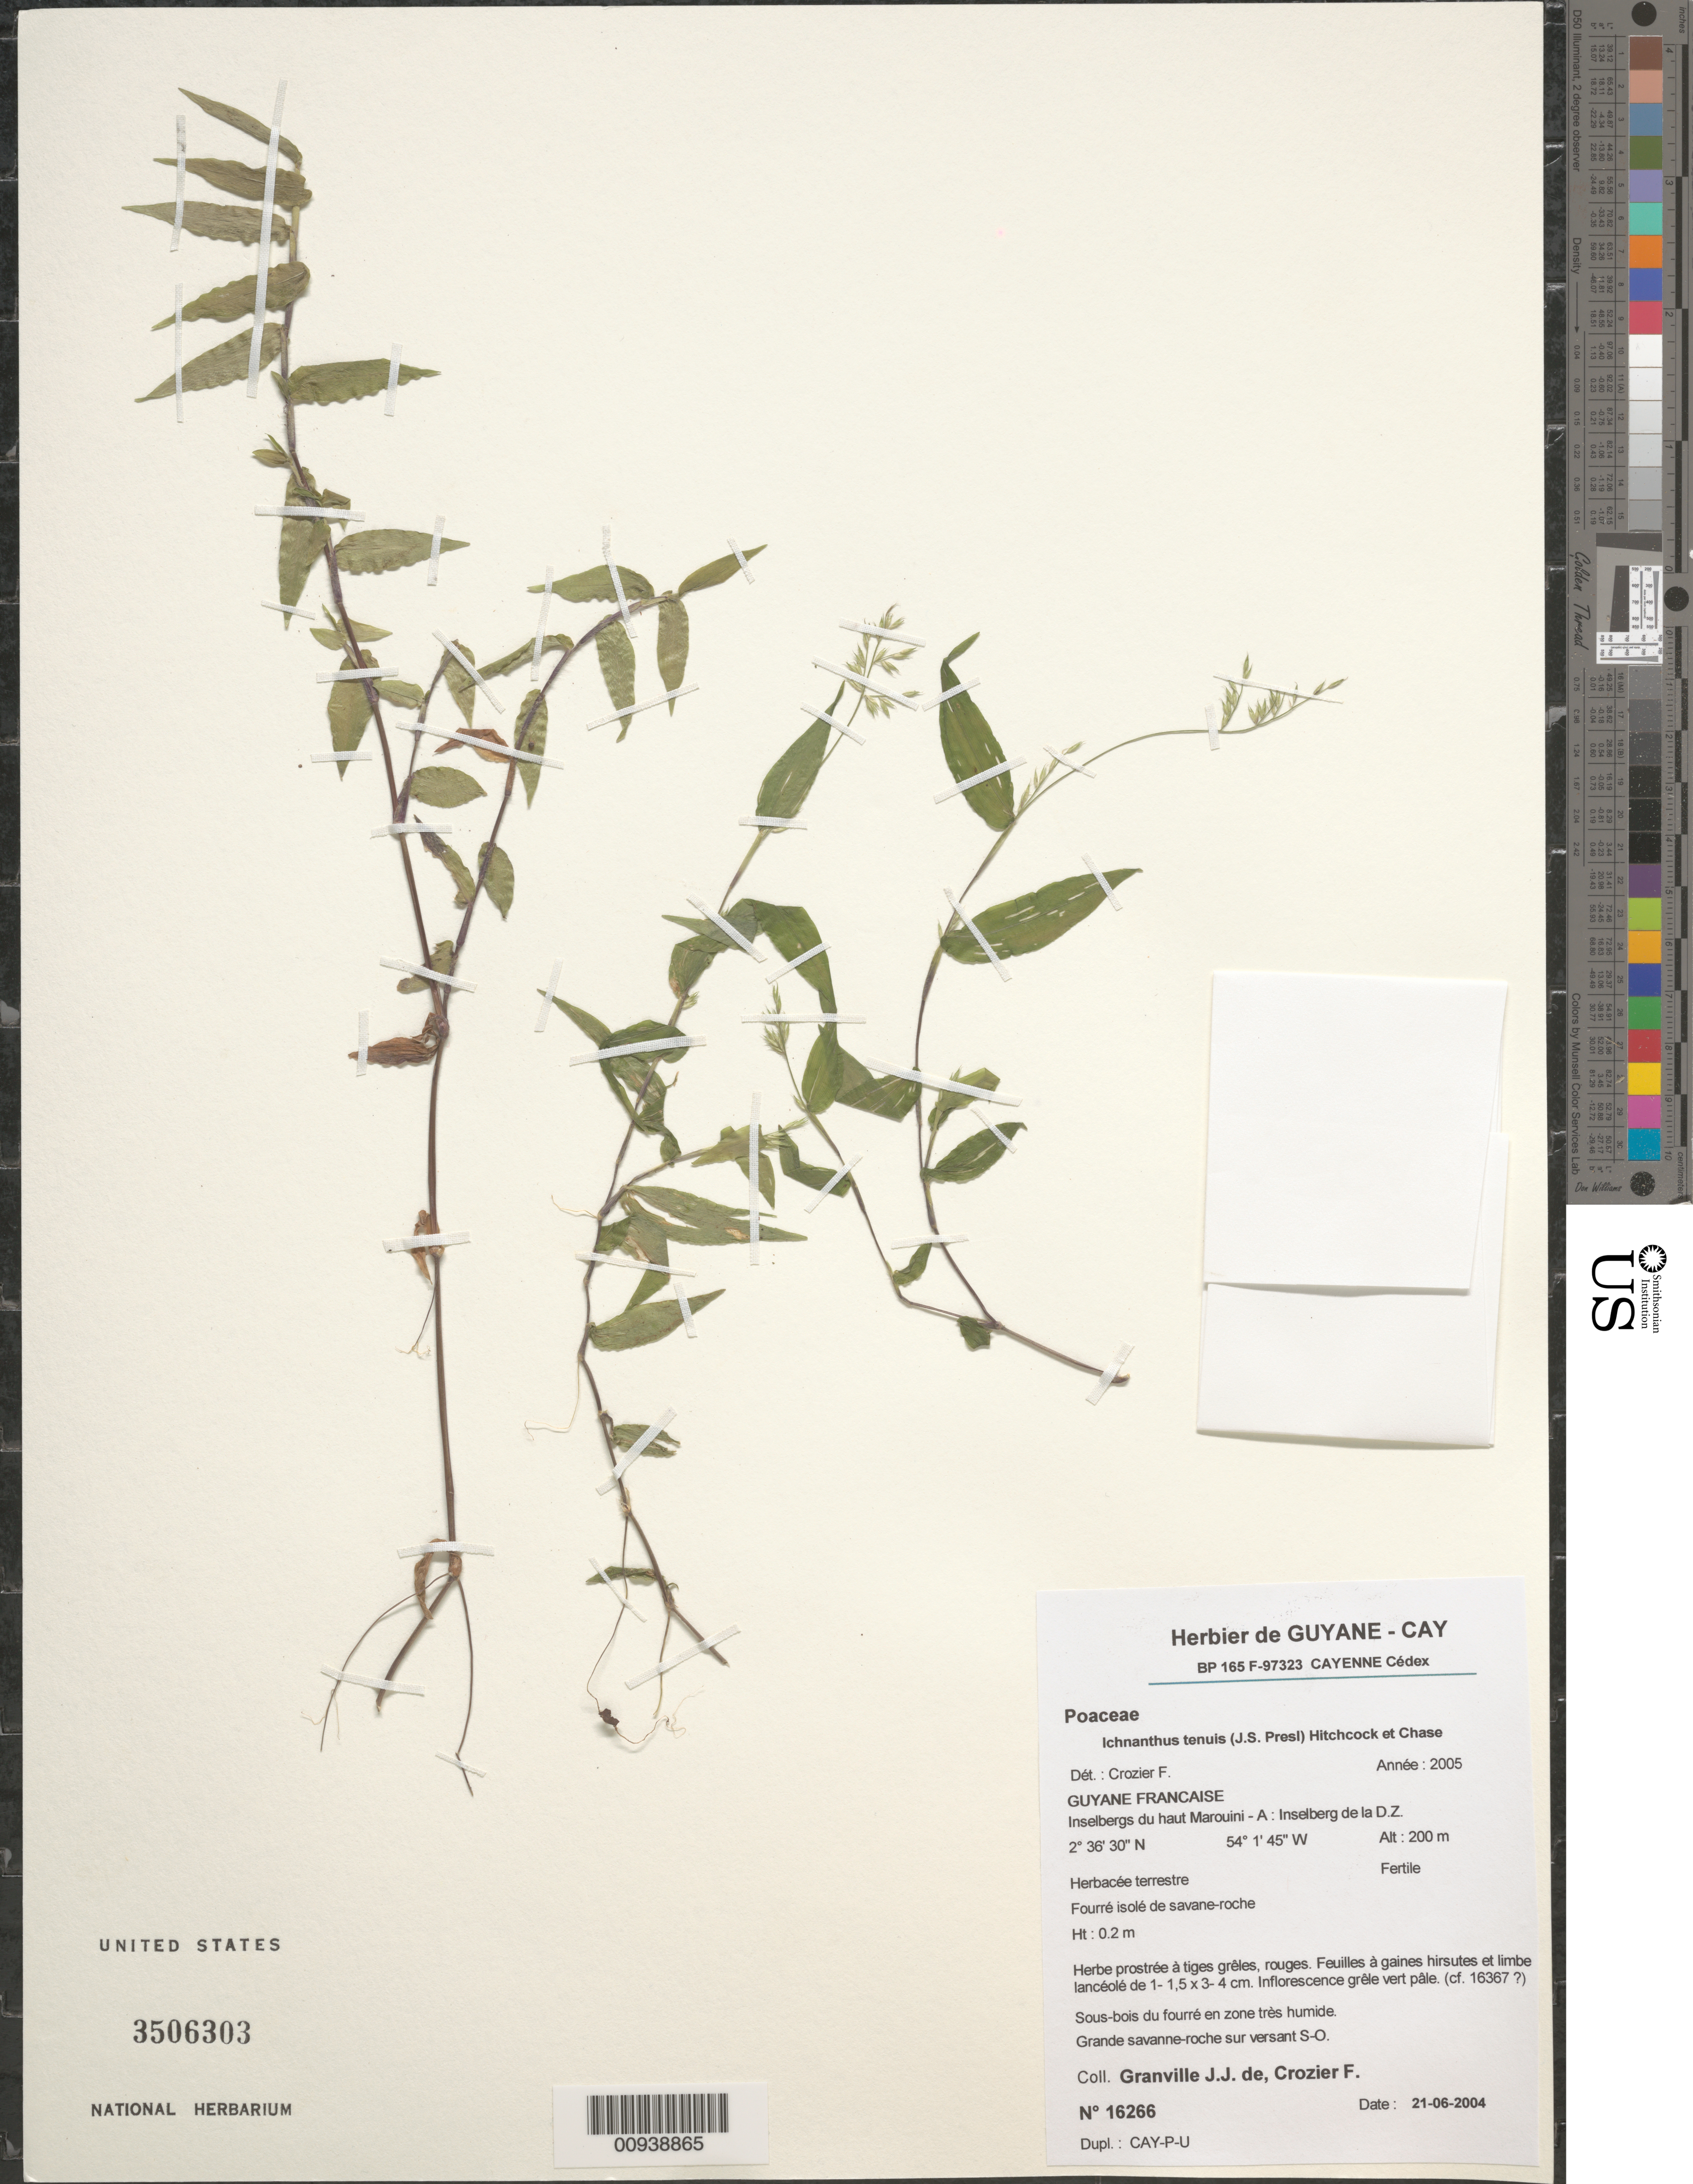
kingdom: Plantae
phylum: Tracheophyta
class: Liliopsida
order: Poales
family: Poaceae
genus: Ichnanthus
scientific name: Ichnanthus tenuis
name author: (J. Presl) Hitchc. & Chase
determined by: Crozier, F.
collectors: J.-J. de Granville & F. Crozier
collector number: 16266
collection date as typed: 21-Jun-04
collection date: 2004-06-21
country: French Guiana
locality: Haut Marouini-A; Inselberg de la D.Z.; grande savanne-roche sur versant S-O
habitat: Fourré isolé de savane-roche; sous-bois du fourré en zone très humide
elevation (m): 200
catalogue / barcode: US 3506303